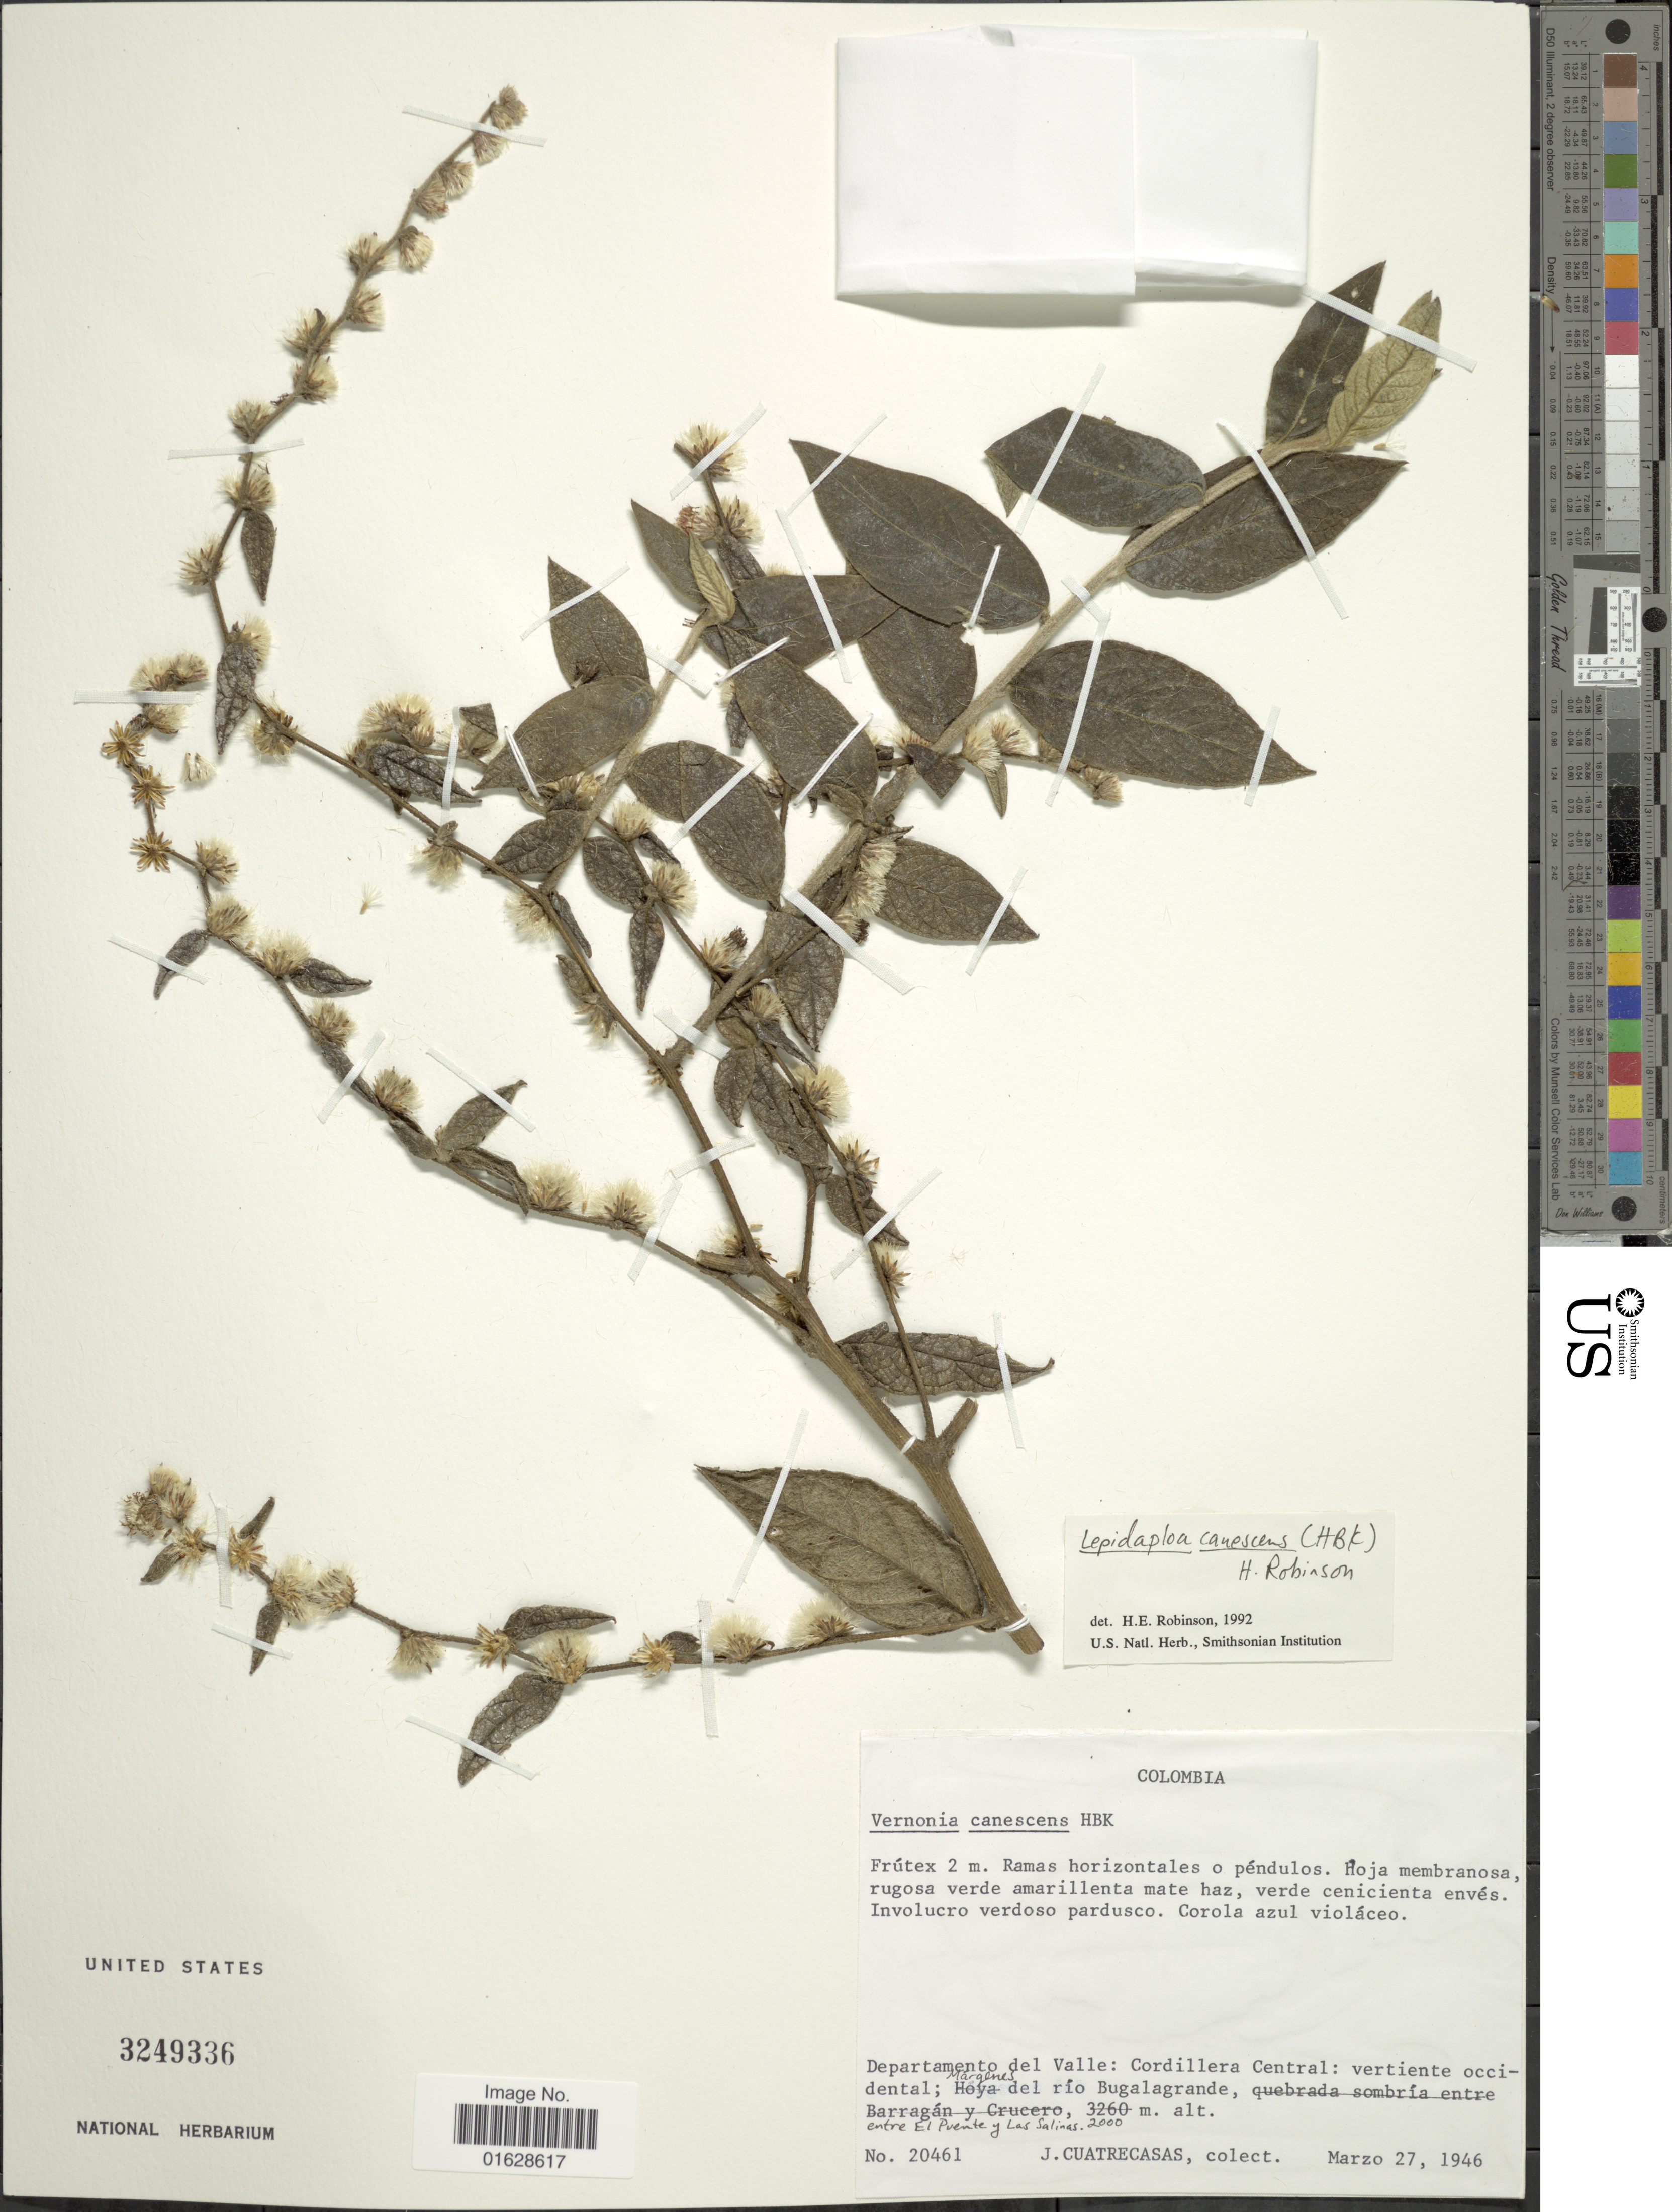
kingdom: Plantae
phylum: Tracheophyta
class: Magnoliopsida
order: Asterales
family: Asteraceae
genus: Lepidaploa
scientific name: Lepidaploa canescens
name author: (Kunth) H. Rob.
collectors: J. Cuatrecasas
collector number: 20461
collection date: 1946-03-27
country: Colombia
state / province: Valle del Cauca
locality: Colombia. Departamento del Valle: Cordillera Central: vertiente occidental; Margenes del rio Bugalagrande, entre El Puente y Las Salinas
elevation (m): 2000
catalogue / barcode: US 3249336